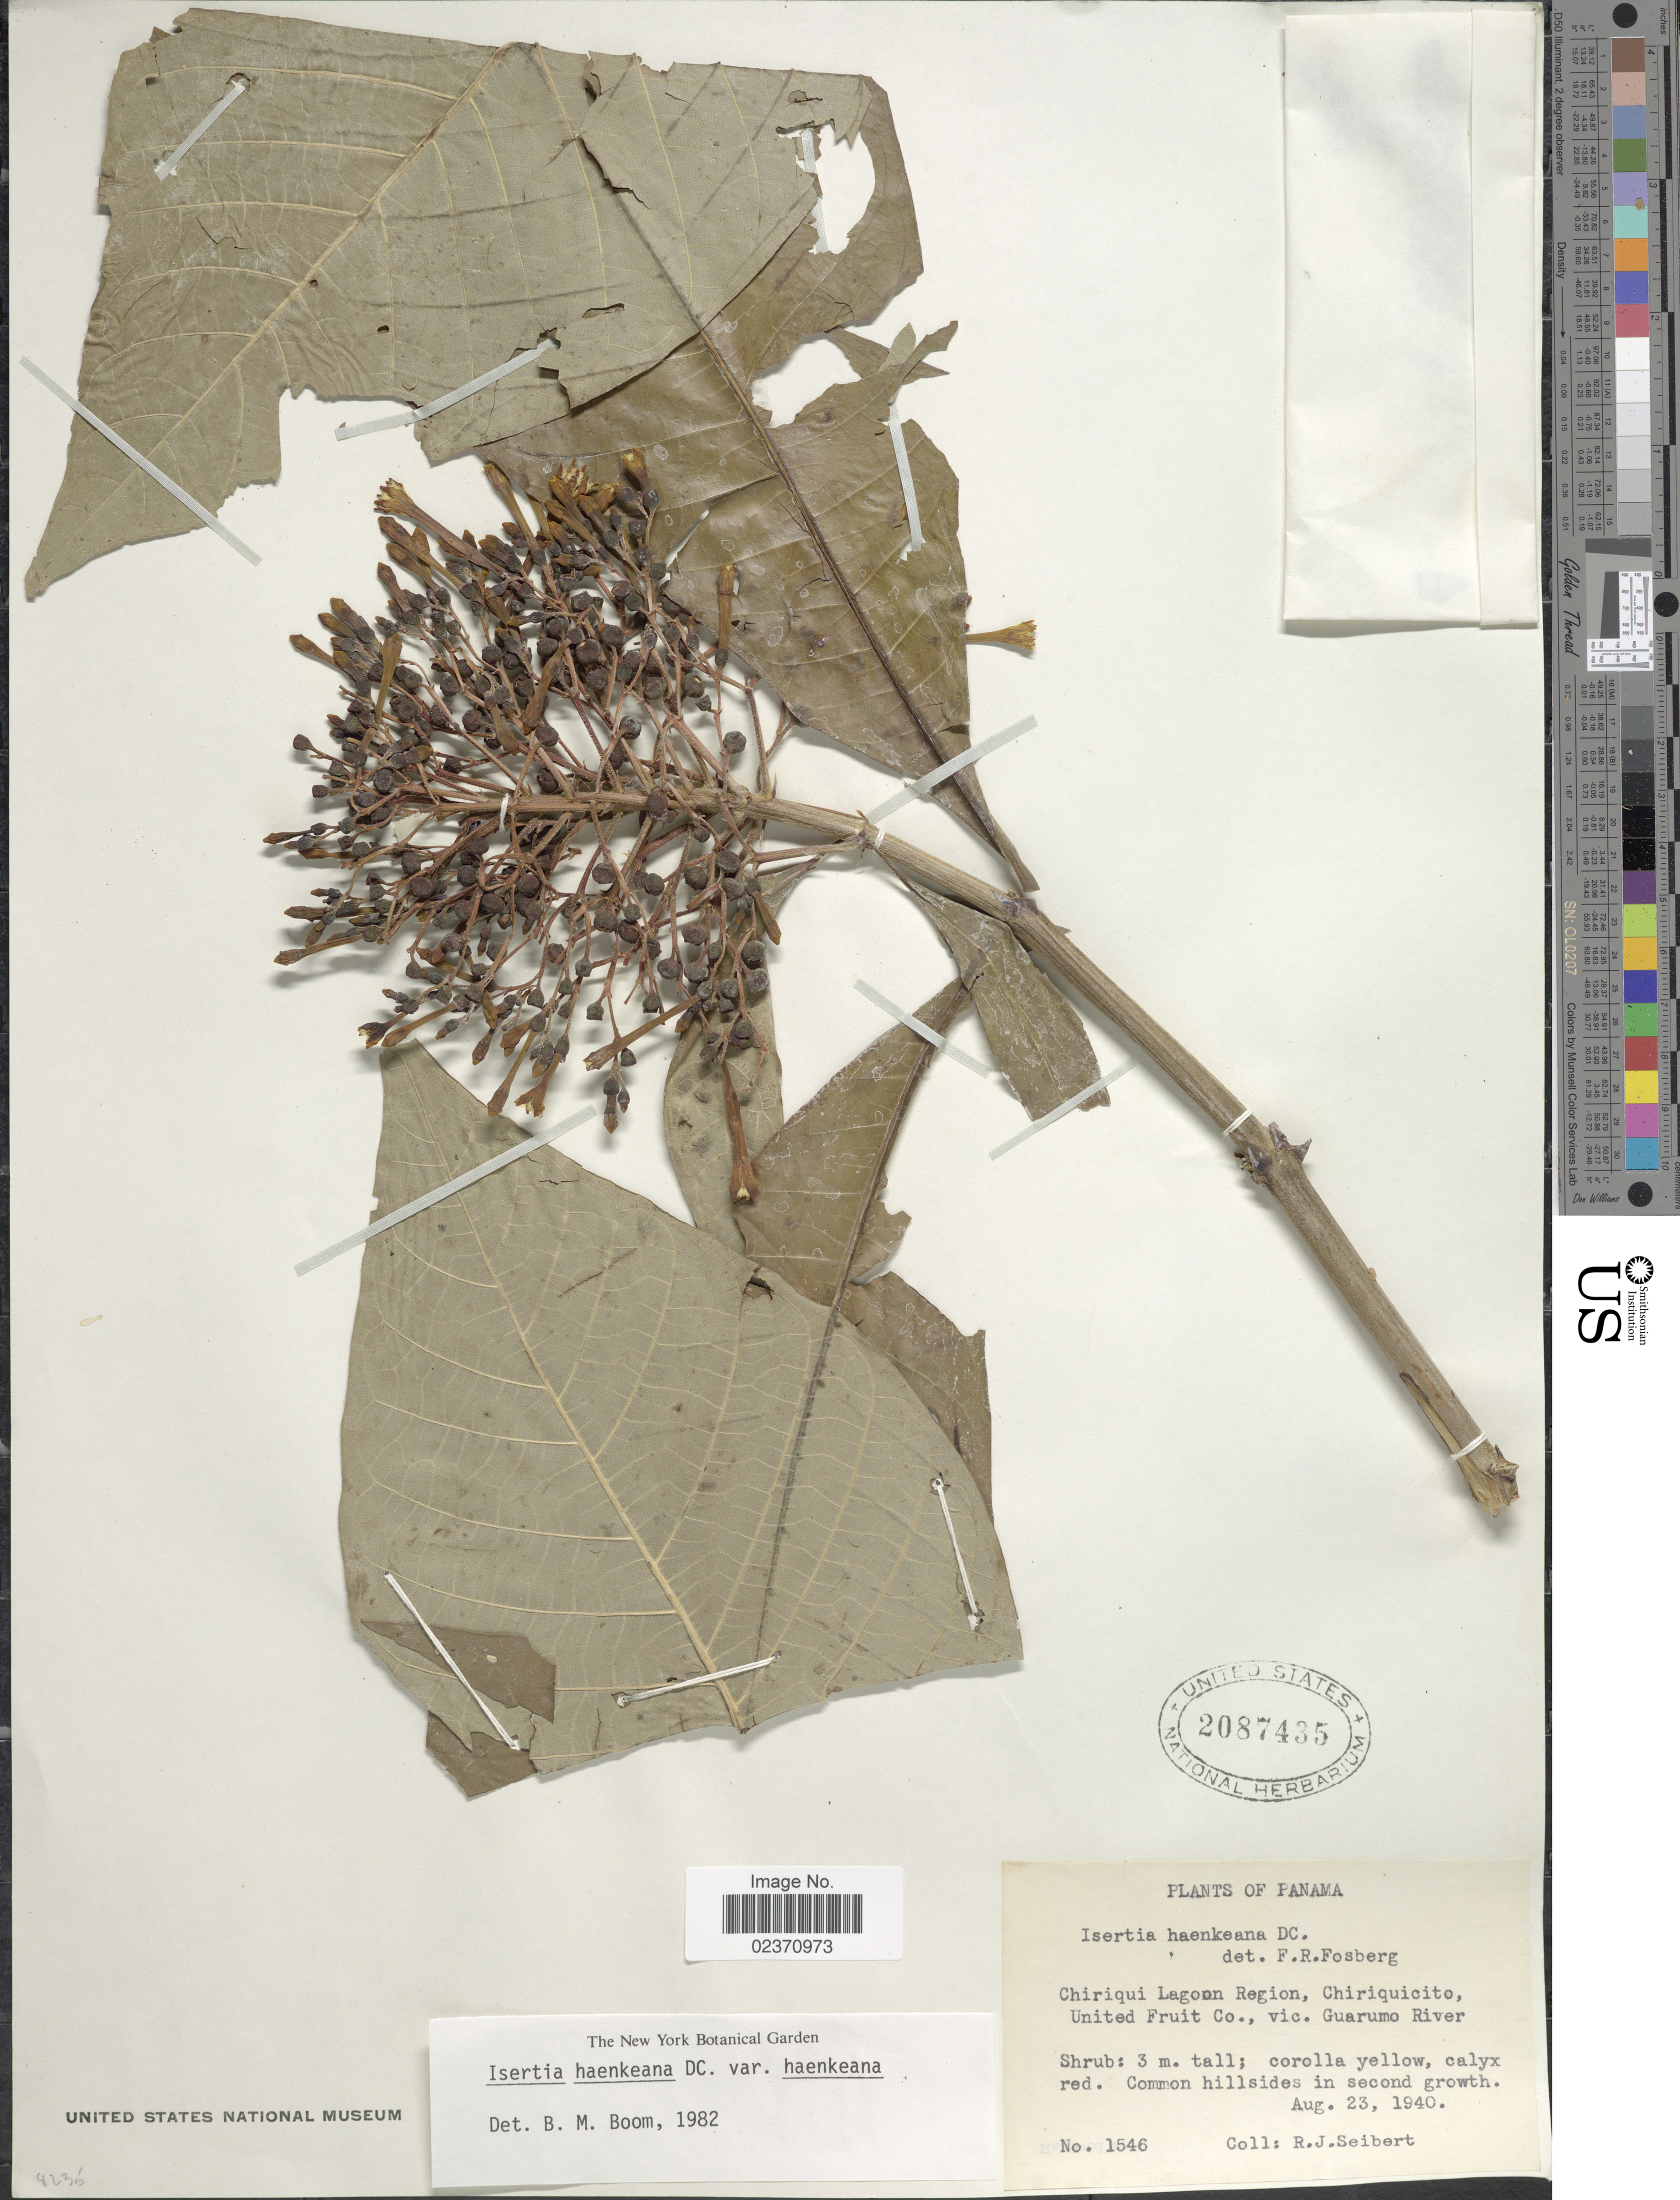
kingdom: Plantae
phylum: Tracheophyta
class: Magnoliopsida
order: Gentianales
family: Rubiaceae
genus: Isertia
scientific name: Isertia haenkeana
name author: DC.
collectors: R. J. Seibert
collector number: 1546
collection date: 1940-08-23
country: Panama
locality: Chiriqui Lagoon Region, Chiriquicito, United Fruit Co., vic. Guarumo River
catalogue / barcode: US 2087435